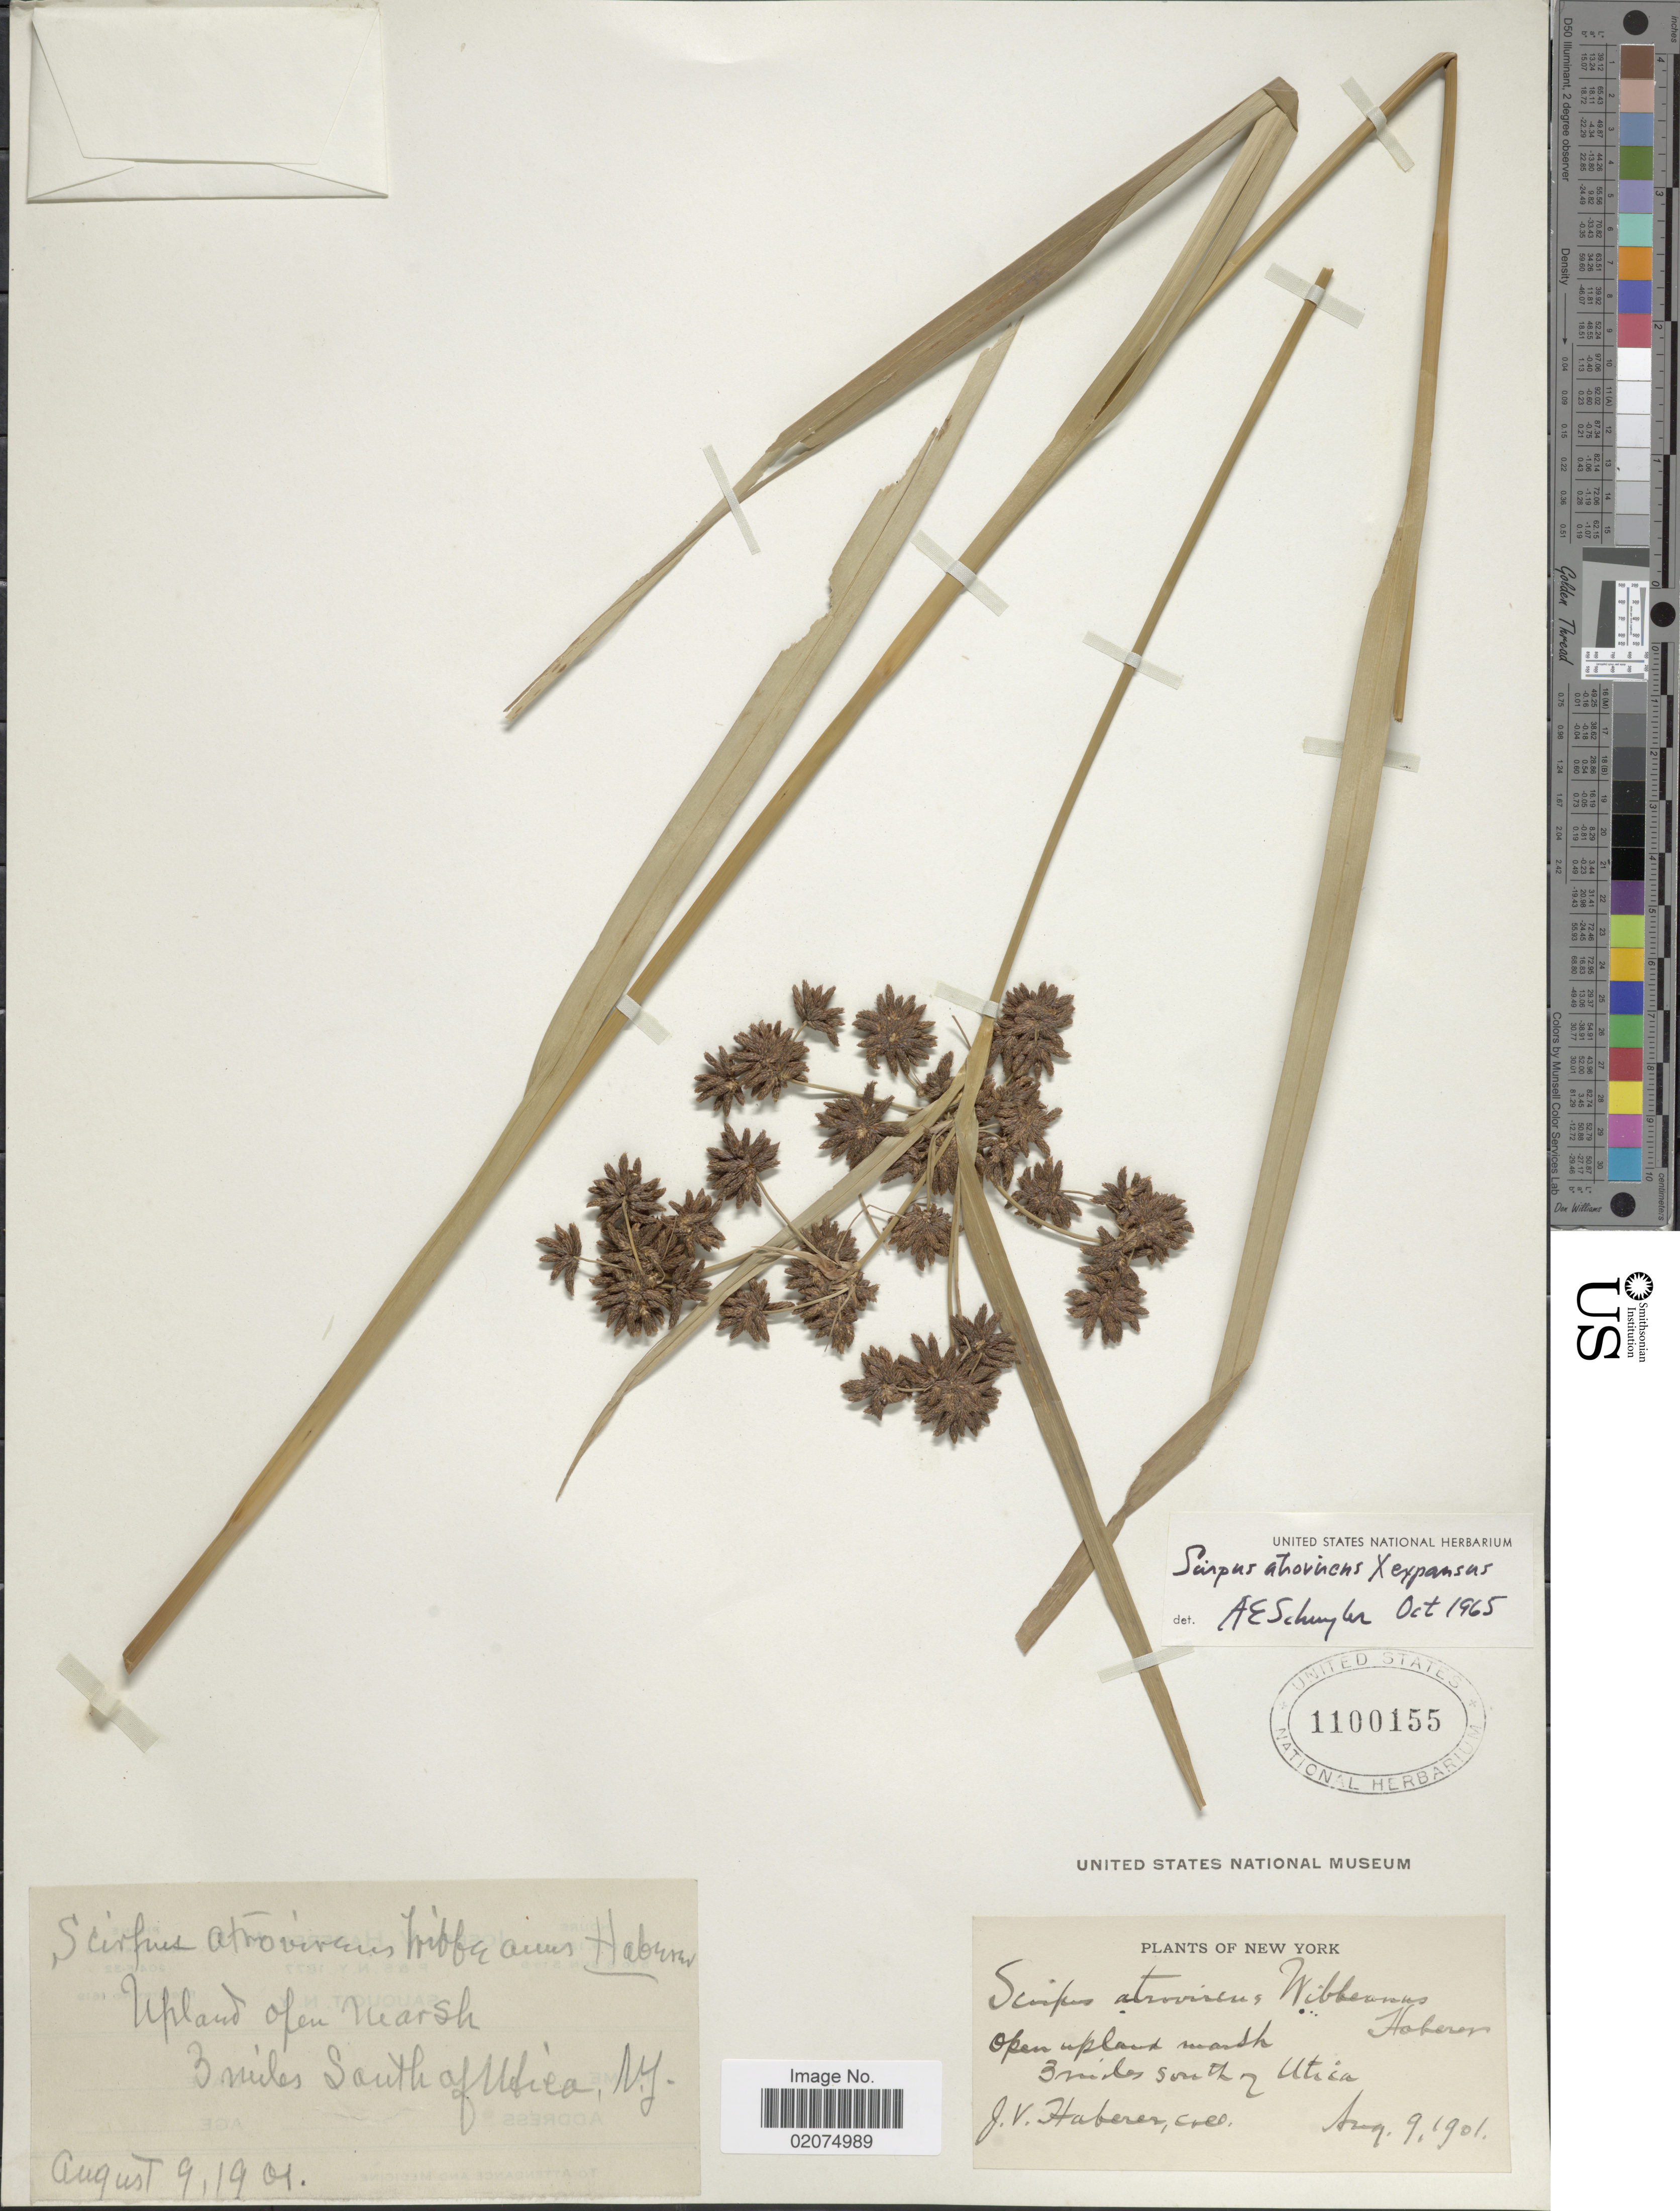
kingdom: Plantae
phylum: Tracheophyta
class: Liliopsida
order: Poales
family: Cyperaceae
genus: Scirpus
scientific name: Scirpus atrovirens x S. expansus Fernald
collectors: J. V. Haberer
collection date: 1901-08-09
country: United States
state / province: New York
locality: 3 miles south of Utica, N.Y.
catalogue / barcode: US 1100155